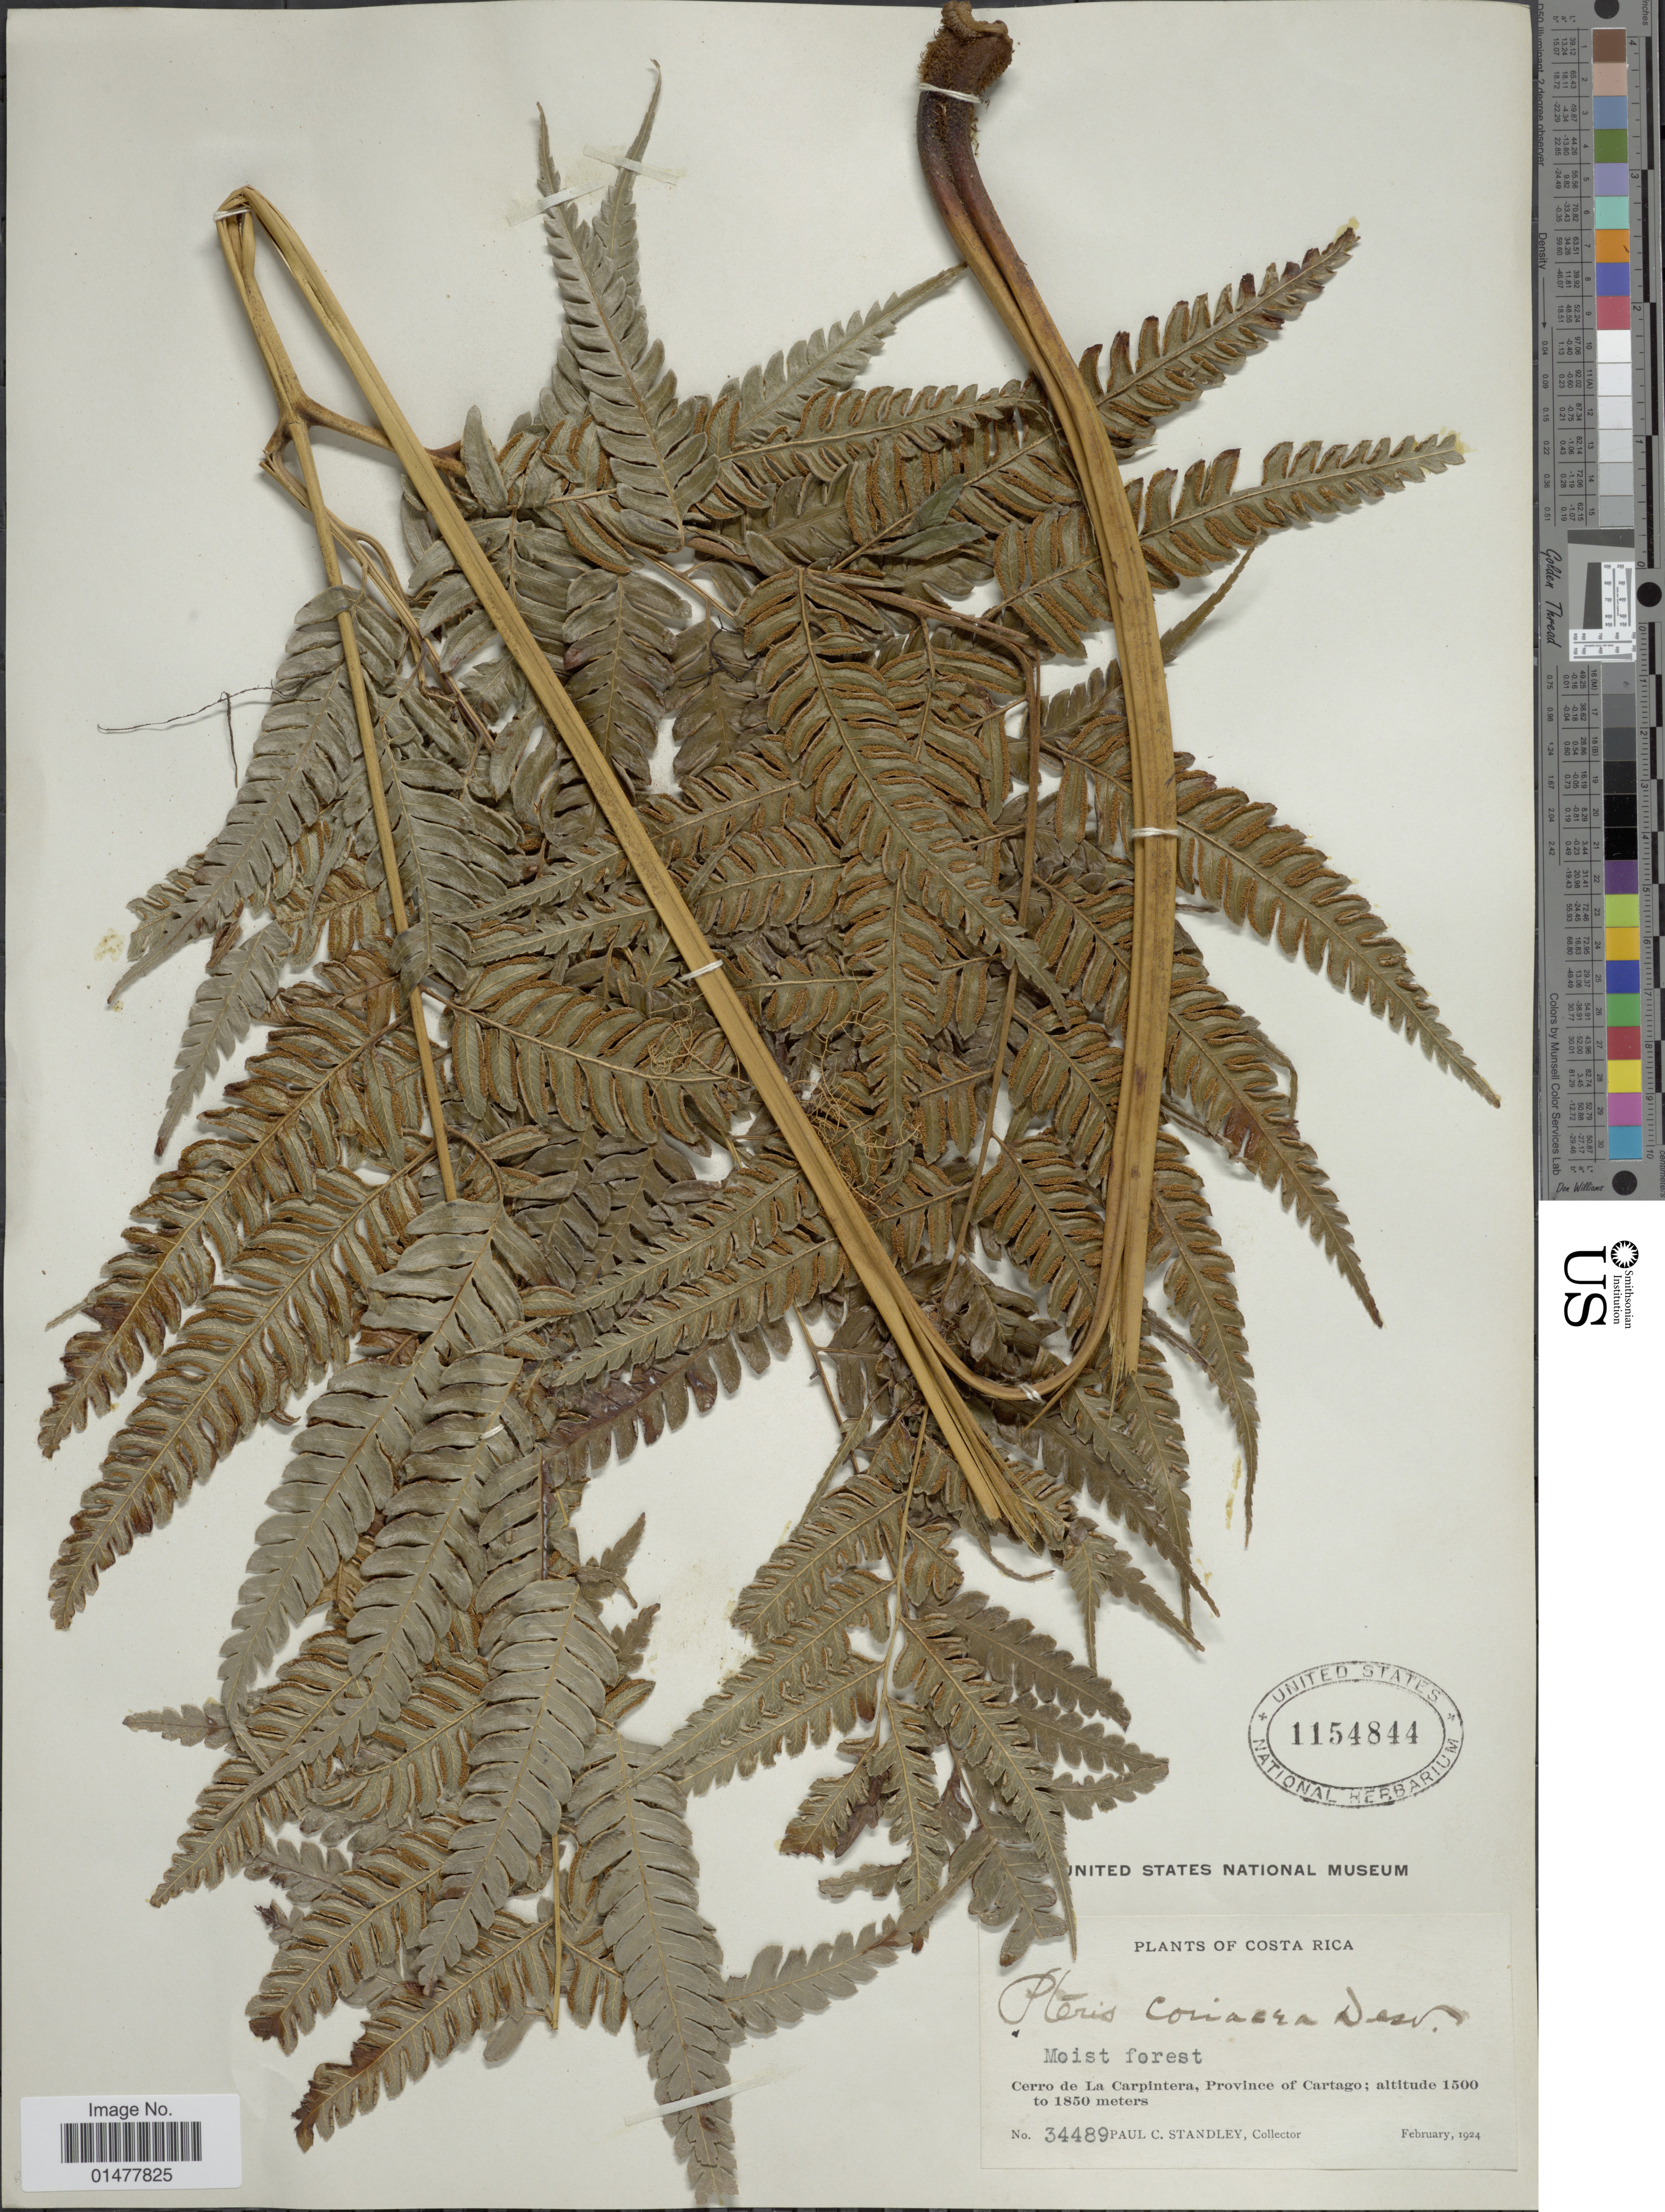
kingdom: Plantae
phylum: Tracheophyta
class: Polypodiopsida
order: Polypodiales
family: Pteridaceae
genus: Pteris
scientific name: Pteris muricata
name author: Rosenst.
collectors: P. C. Standley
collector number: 34489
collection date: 1924-02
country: Costa Rica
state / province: Cartago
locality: Cerro de La Carpintera.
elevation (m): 1500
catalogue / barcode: US 1154844